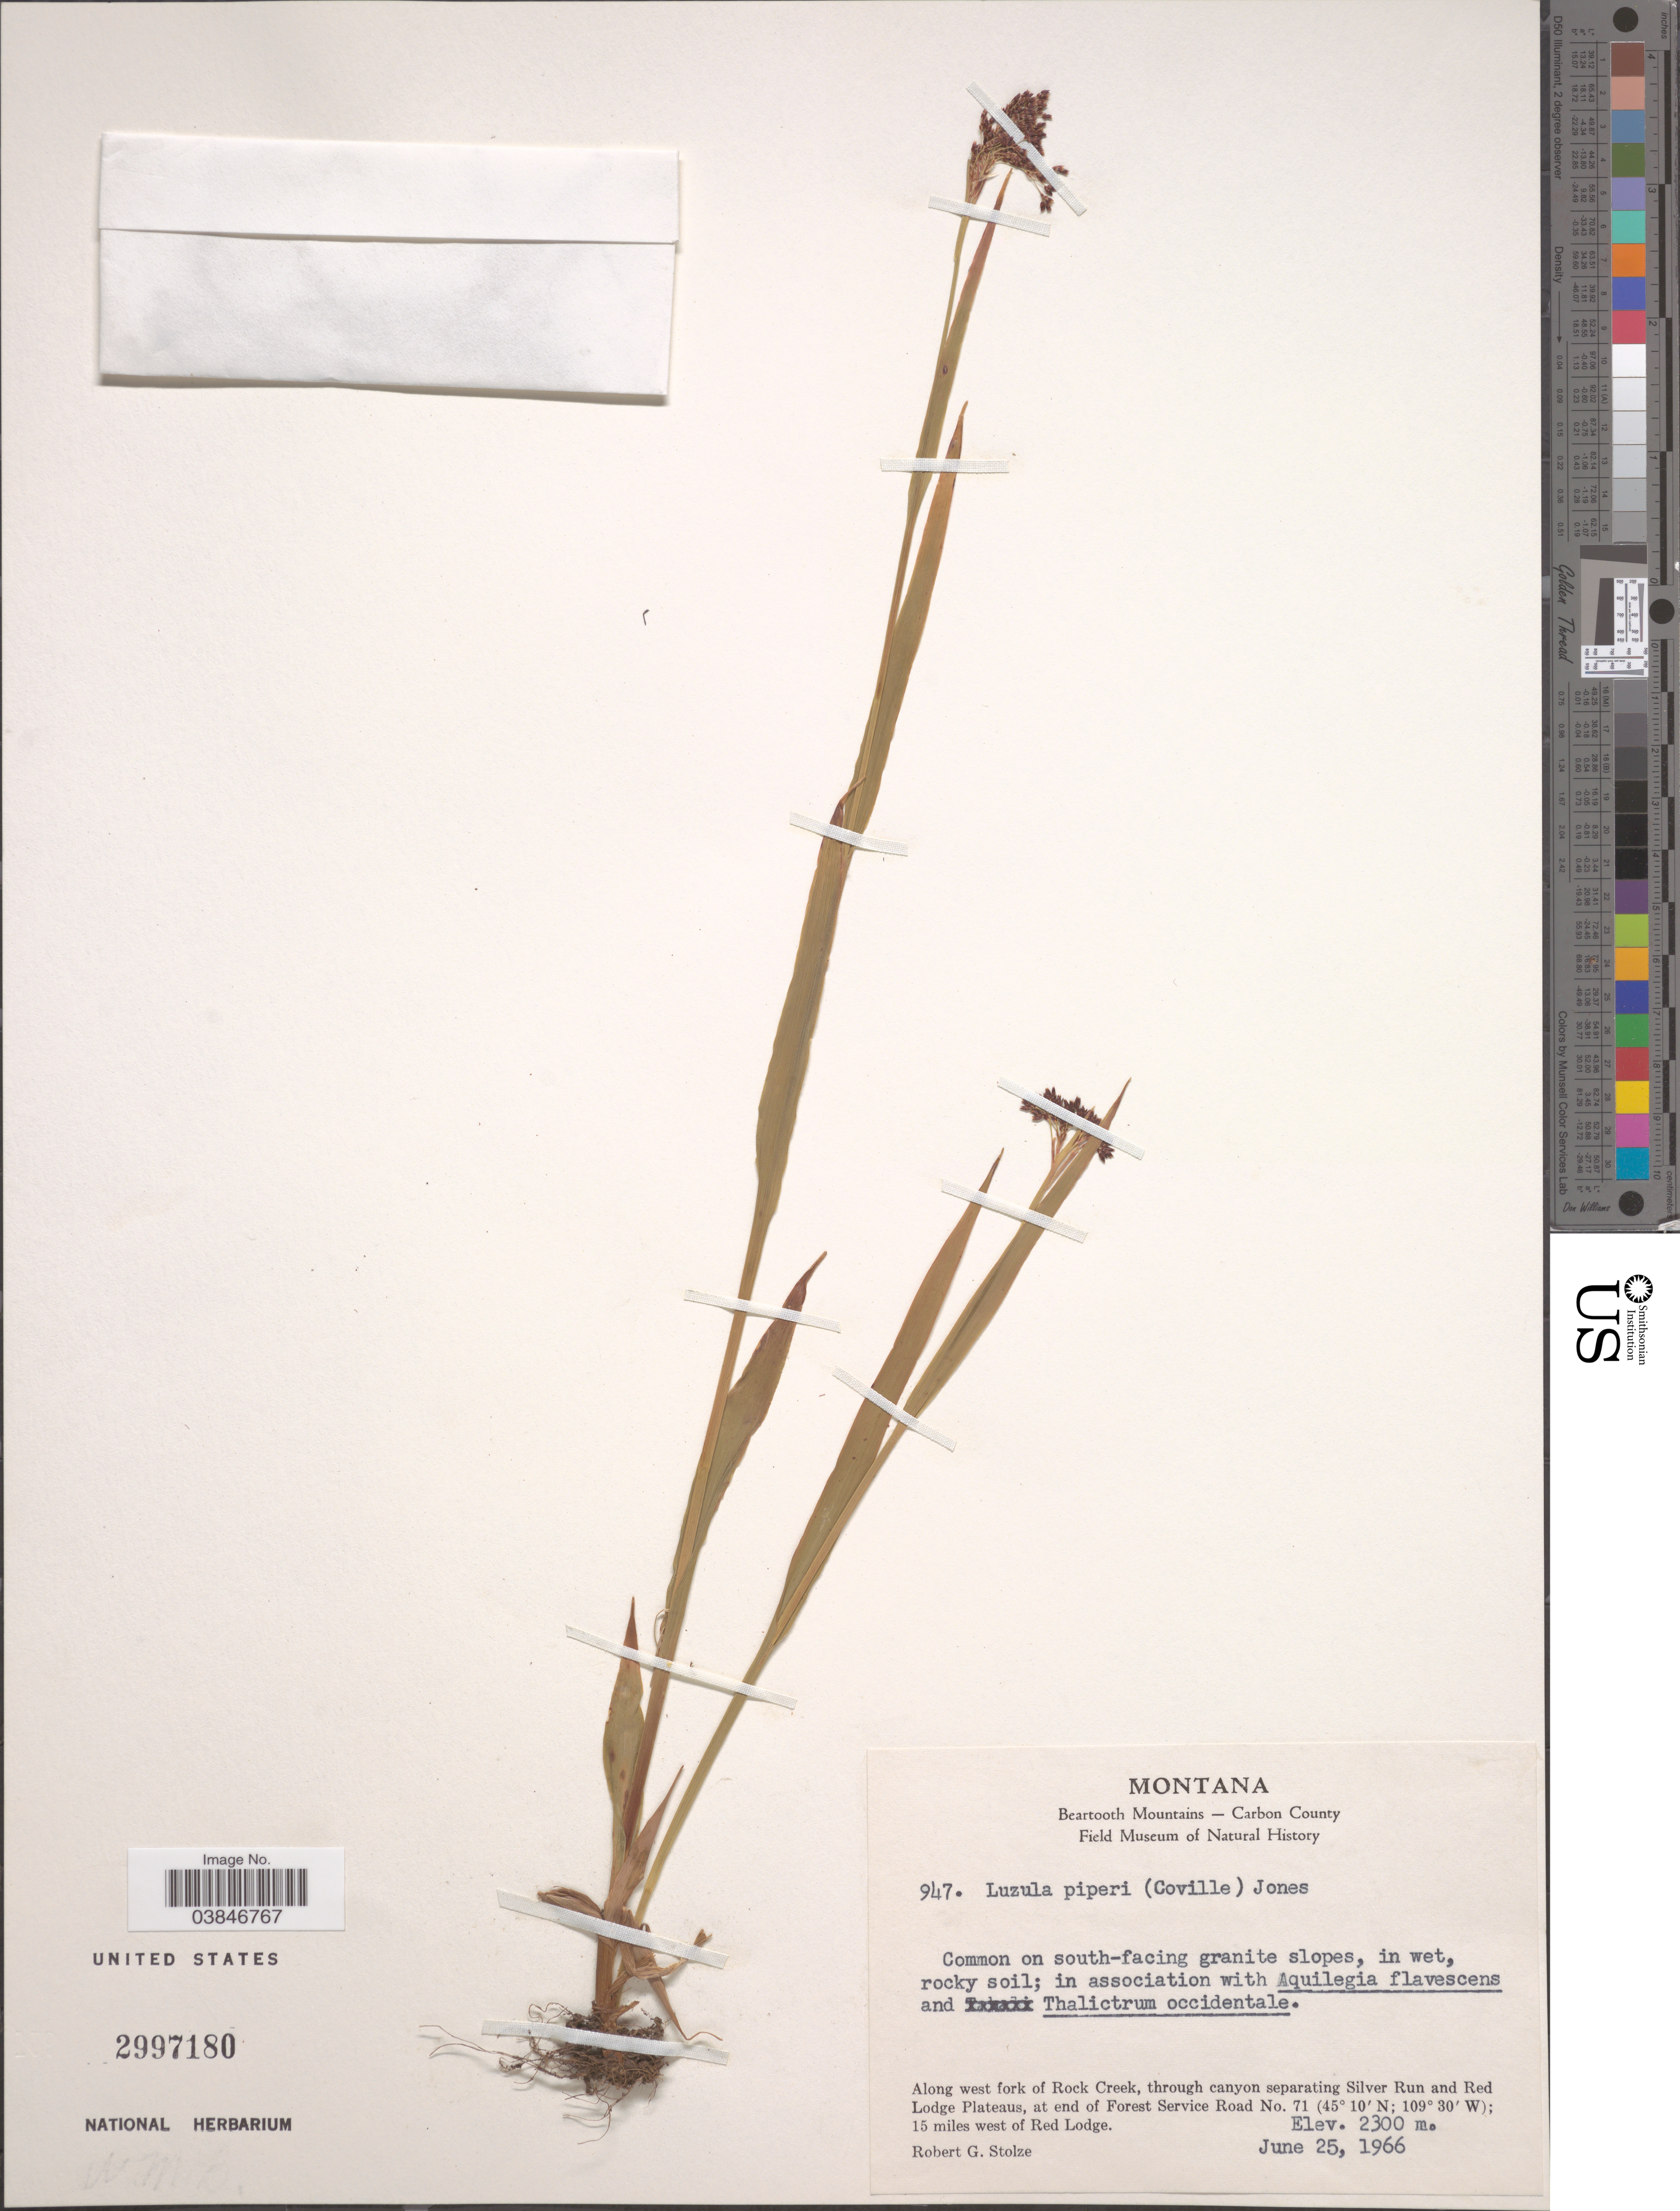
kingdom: Plantae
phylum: Tracheophyta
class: Liliopsida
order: Poales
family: Juncaceae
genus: Luzula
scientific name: Luzula piperi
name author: (Coville) M.E. Jones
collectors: R. G. Stolze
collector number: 947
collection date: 1966-06-25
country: United States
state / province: Montana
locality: Along west fork of Rock Creek, through canyon separating Silver Run and Red Lodge Plateaus, at end of Forest Service Road No. 71; 15 miles west of Red Lodge.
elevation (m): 2300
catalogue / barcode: US 2997180